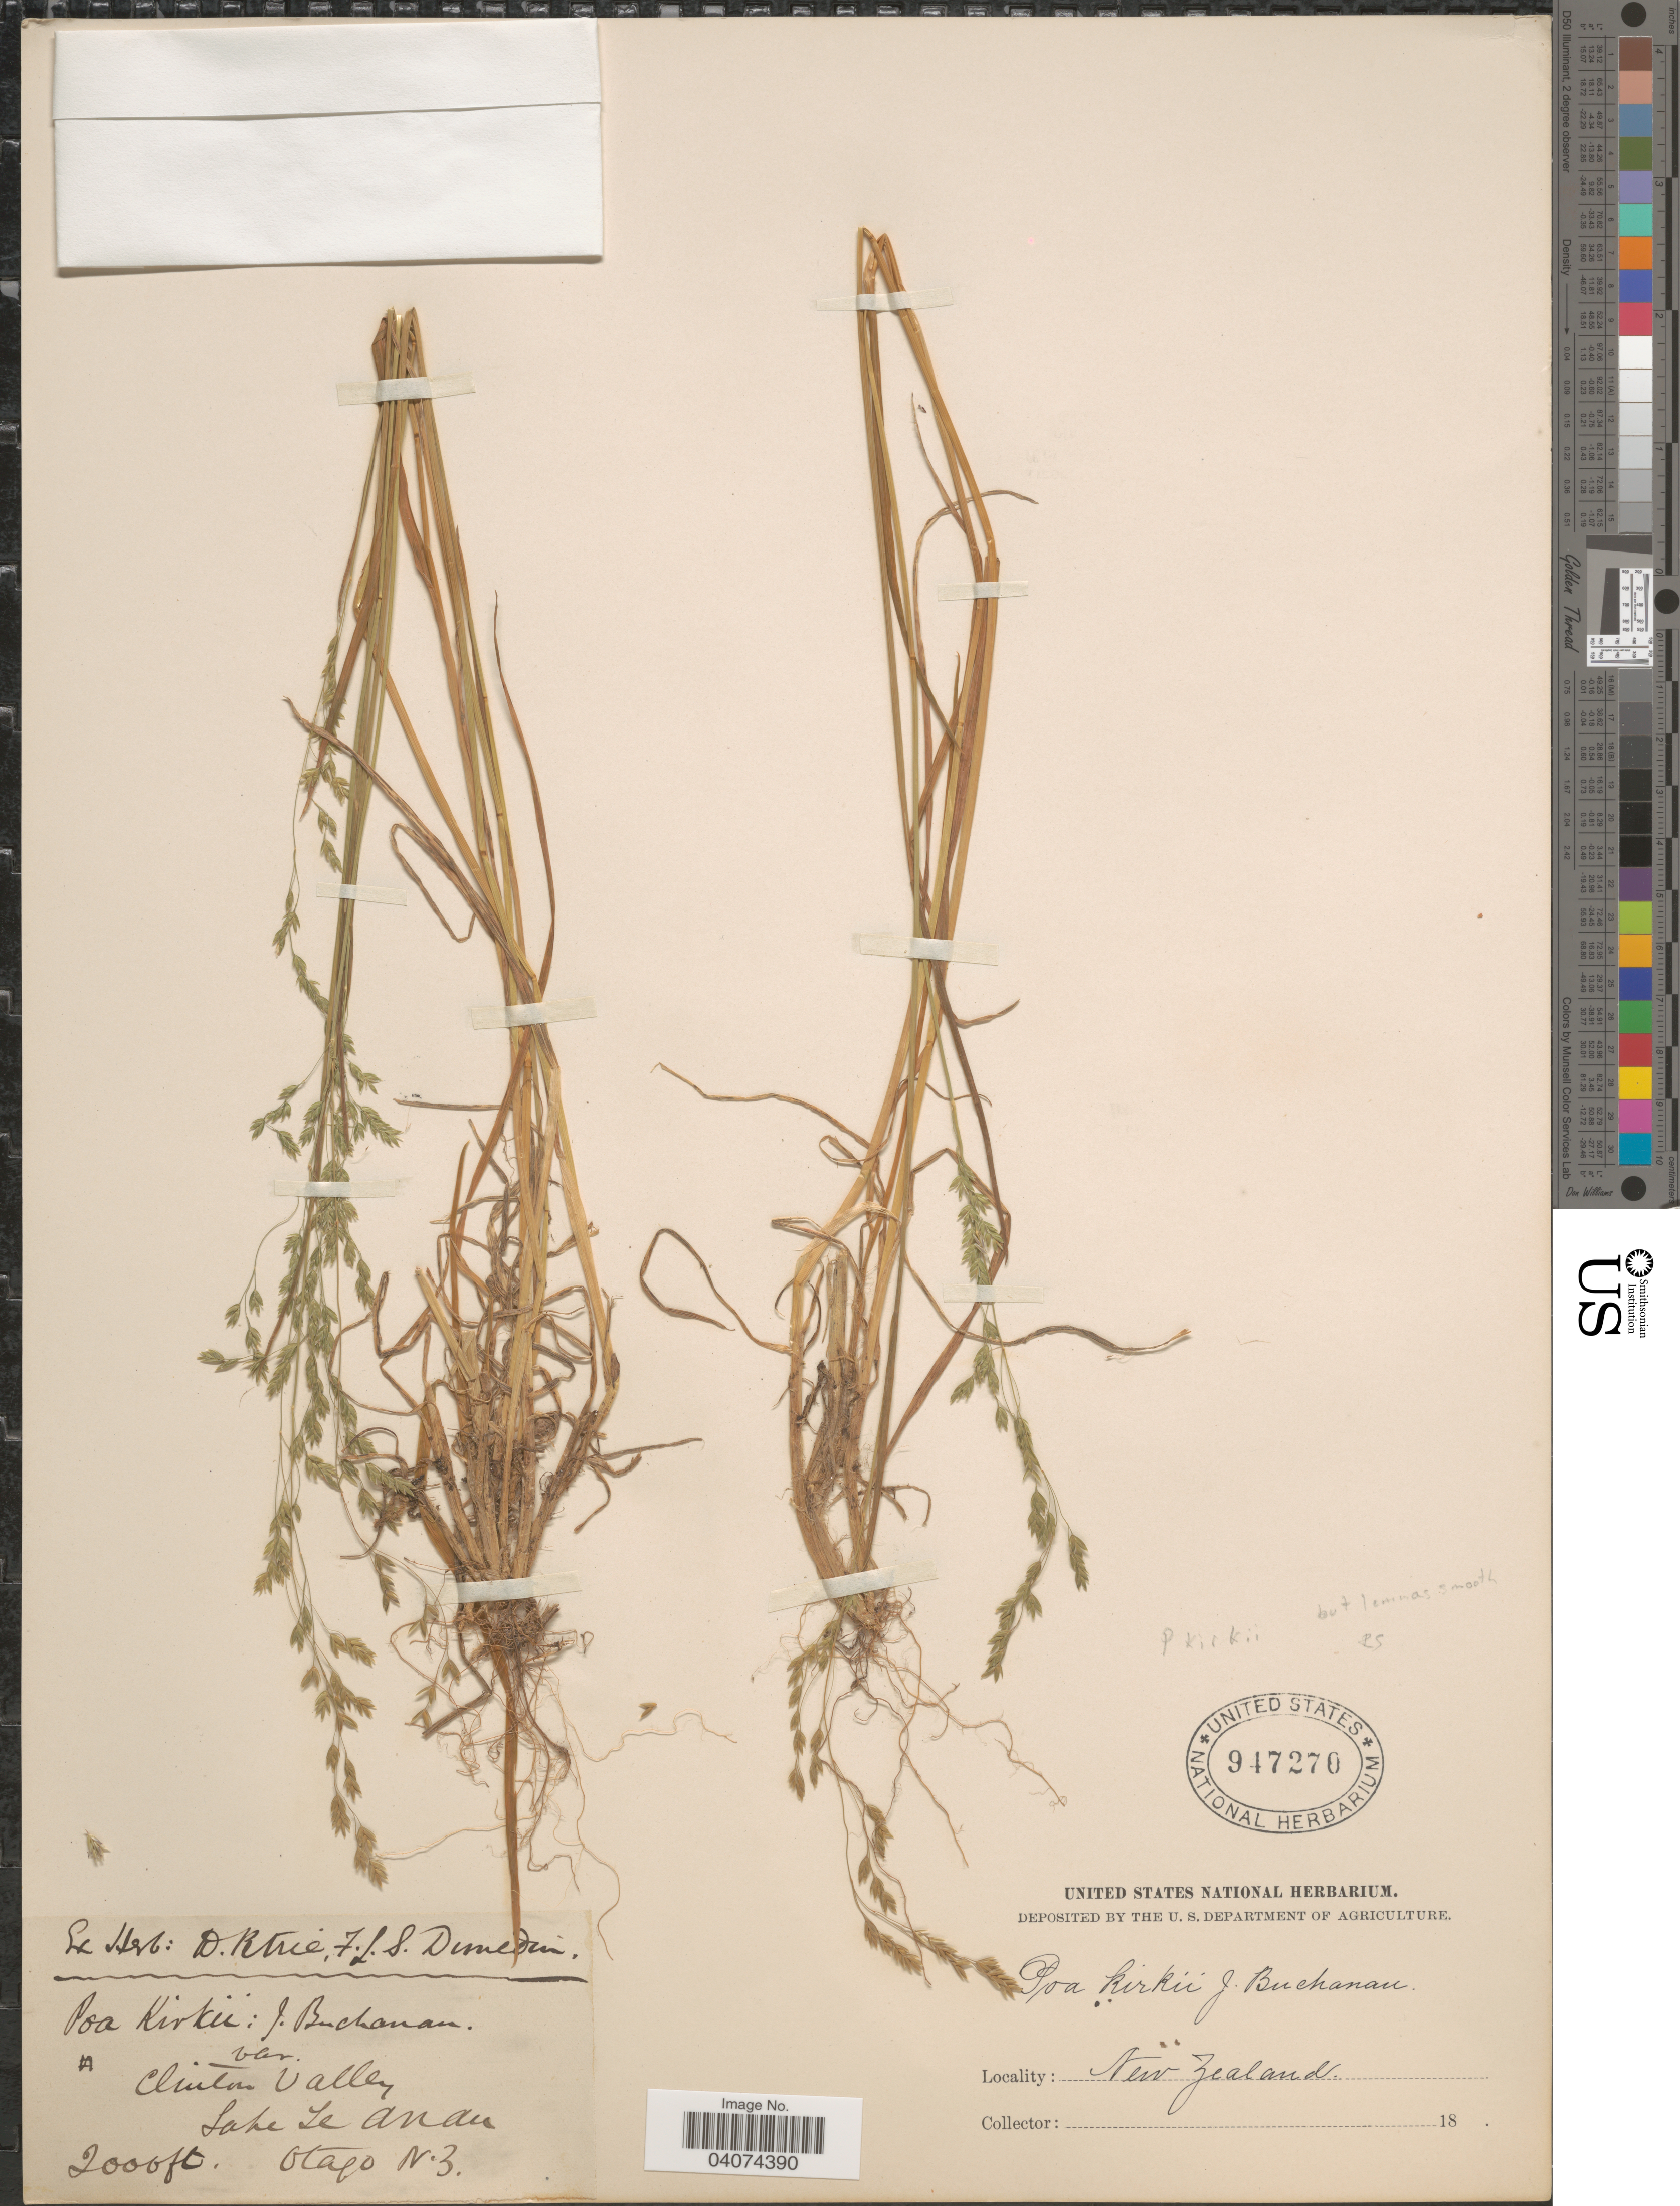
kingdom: Plantae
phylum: Tracheophyta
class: Liliopsida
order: Poales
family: Poaceae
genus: Poa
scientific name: Poa kirkii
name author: Buchanan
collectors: Ex Herb D. Petrie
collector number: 3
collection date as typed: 18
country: New Zealand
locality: Clinton Valley. Lake Le Anau.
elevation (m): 610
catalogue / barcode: US 947270